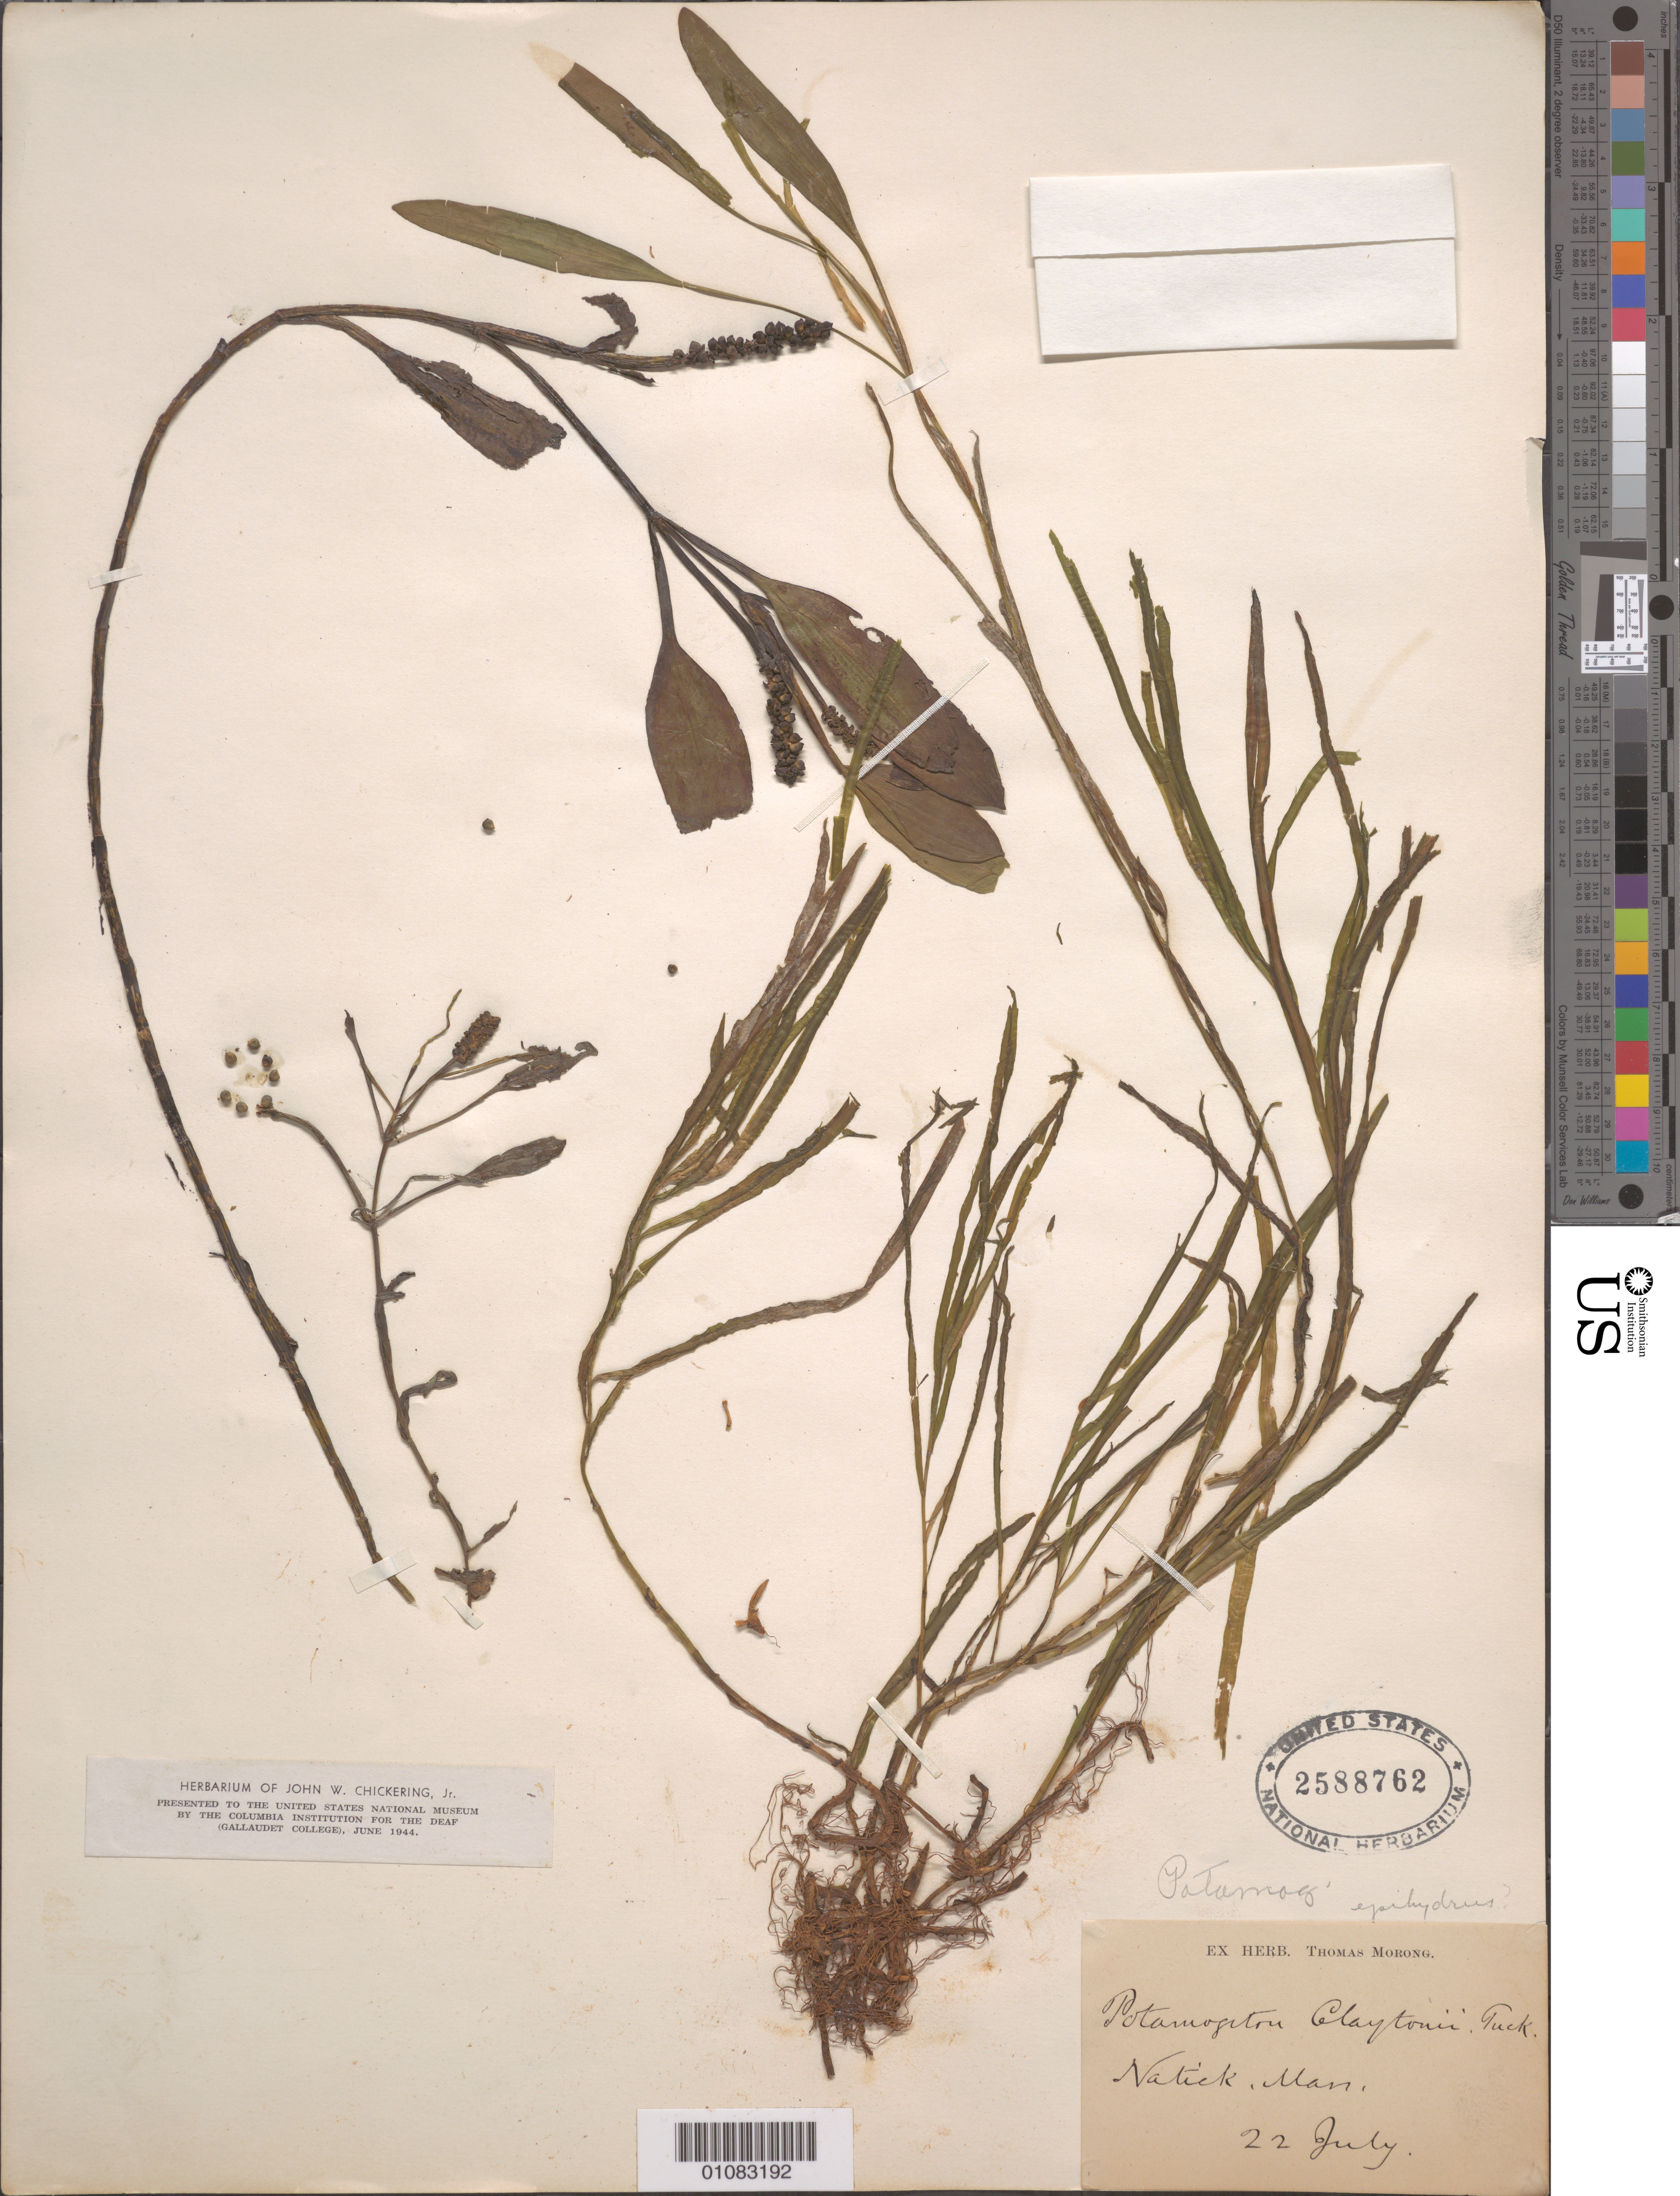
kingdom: Plantae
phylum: Tracheophyta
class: Liliopsida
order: Alismatales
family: Potamogetonaceae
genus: Potamogeton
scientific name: Potamogeton epihydrus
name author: Raf.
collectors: ex Herb. T. Morong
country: United States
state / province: Massachusetts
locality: Natick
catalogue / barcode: US 2588762